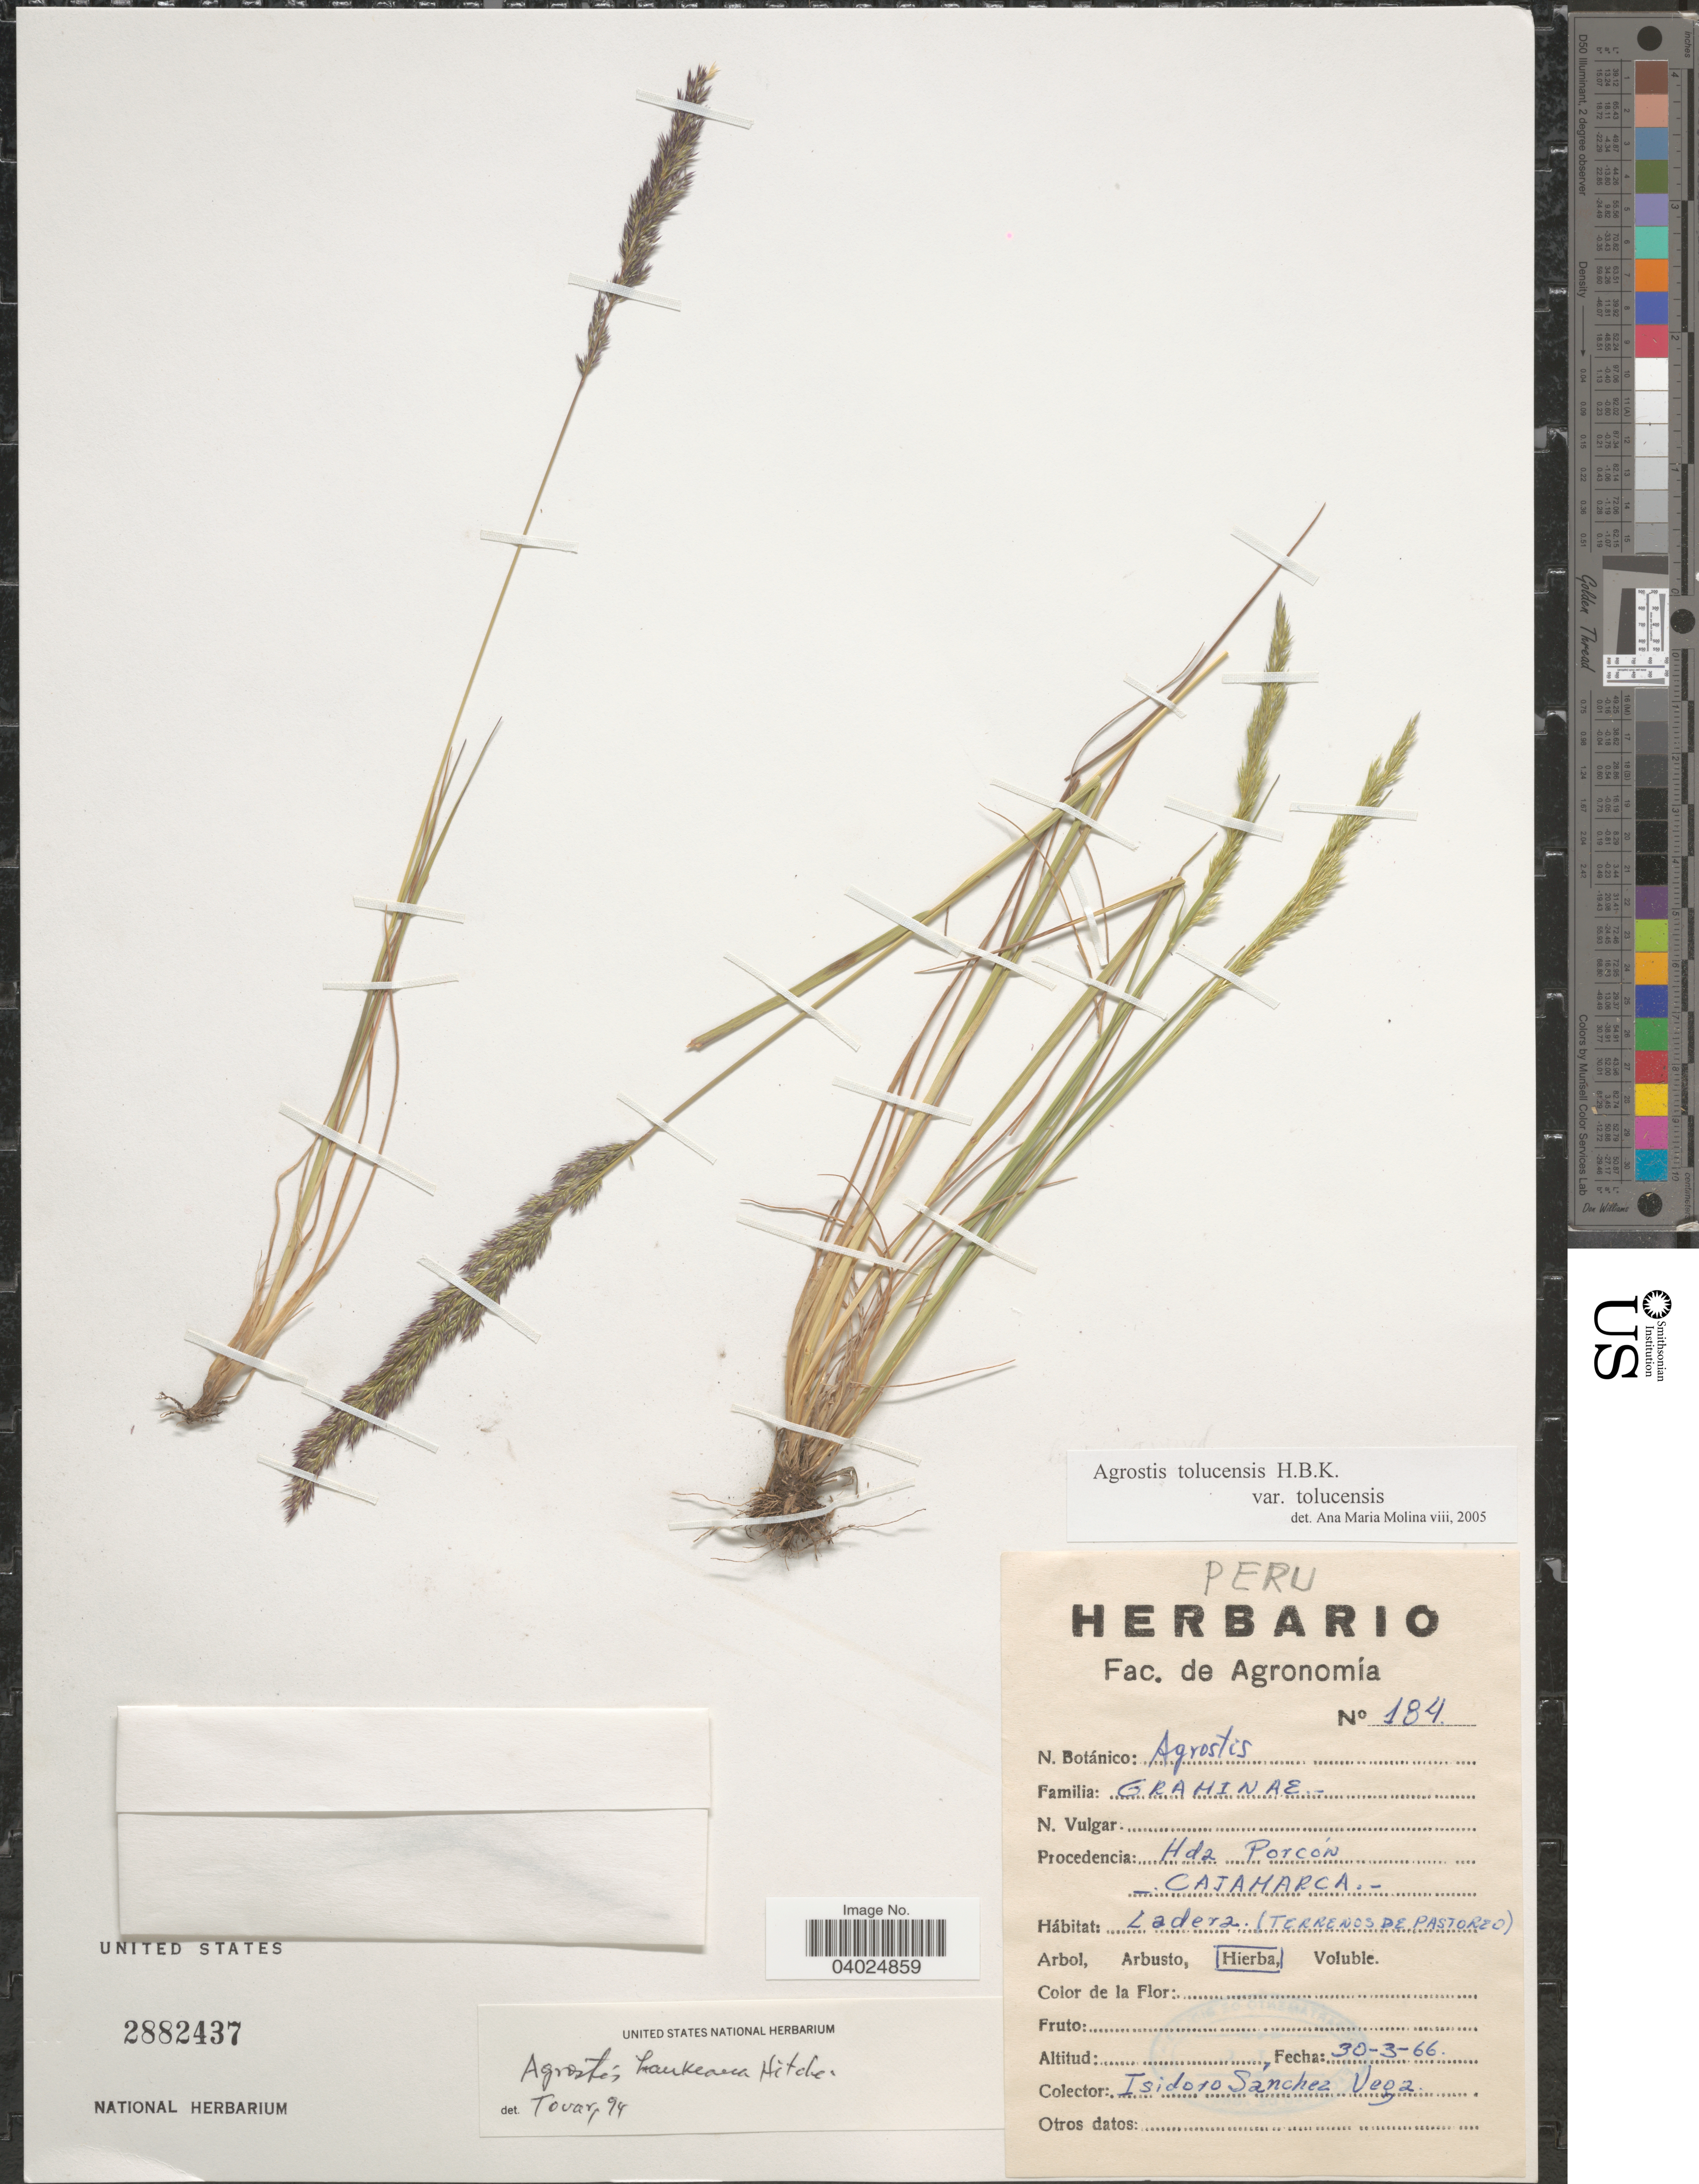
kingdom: Plantae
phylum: Tracheophyta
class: Liliopsida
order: Poales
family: Poaceae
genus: Agrostis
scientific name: Agrostis tolucensis Kunth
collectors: I. M. Sánchez Vega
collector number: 184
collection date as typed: Transcribed d/m/y: 30/3/66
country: Peru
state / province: Cajamarca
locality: Hda Porcón.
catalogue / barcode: US 2882437